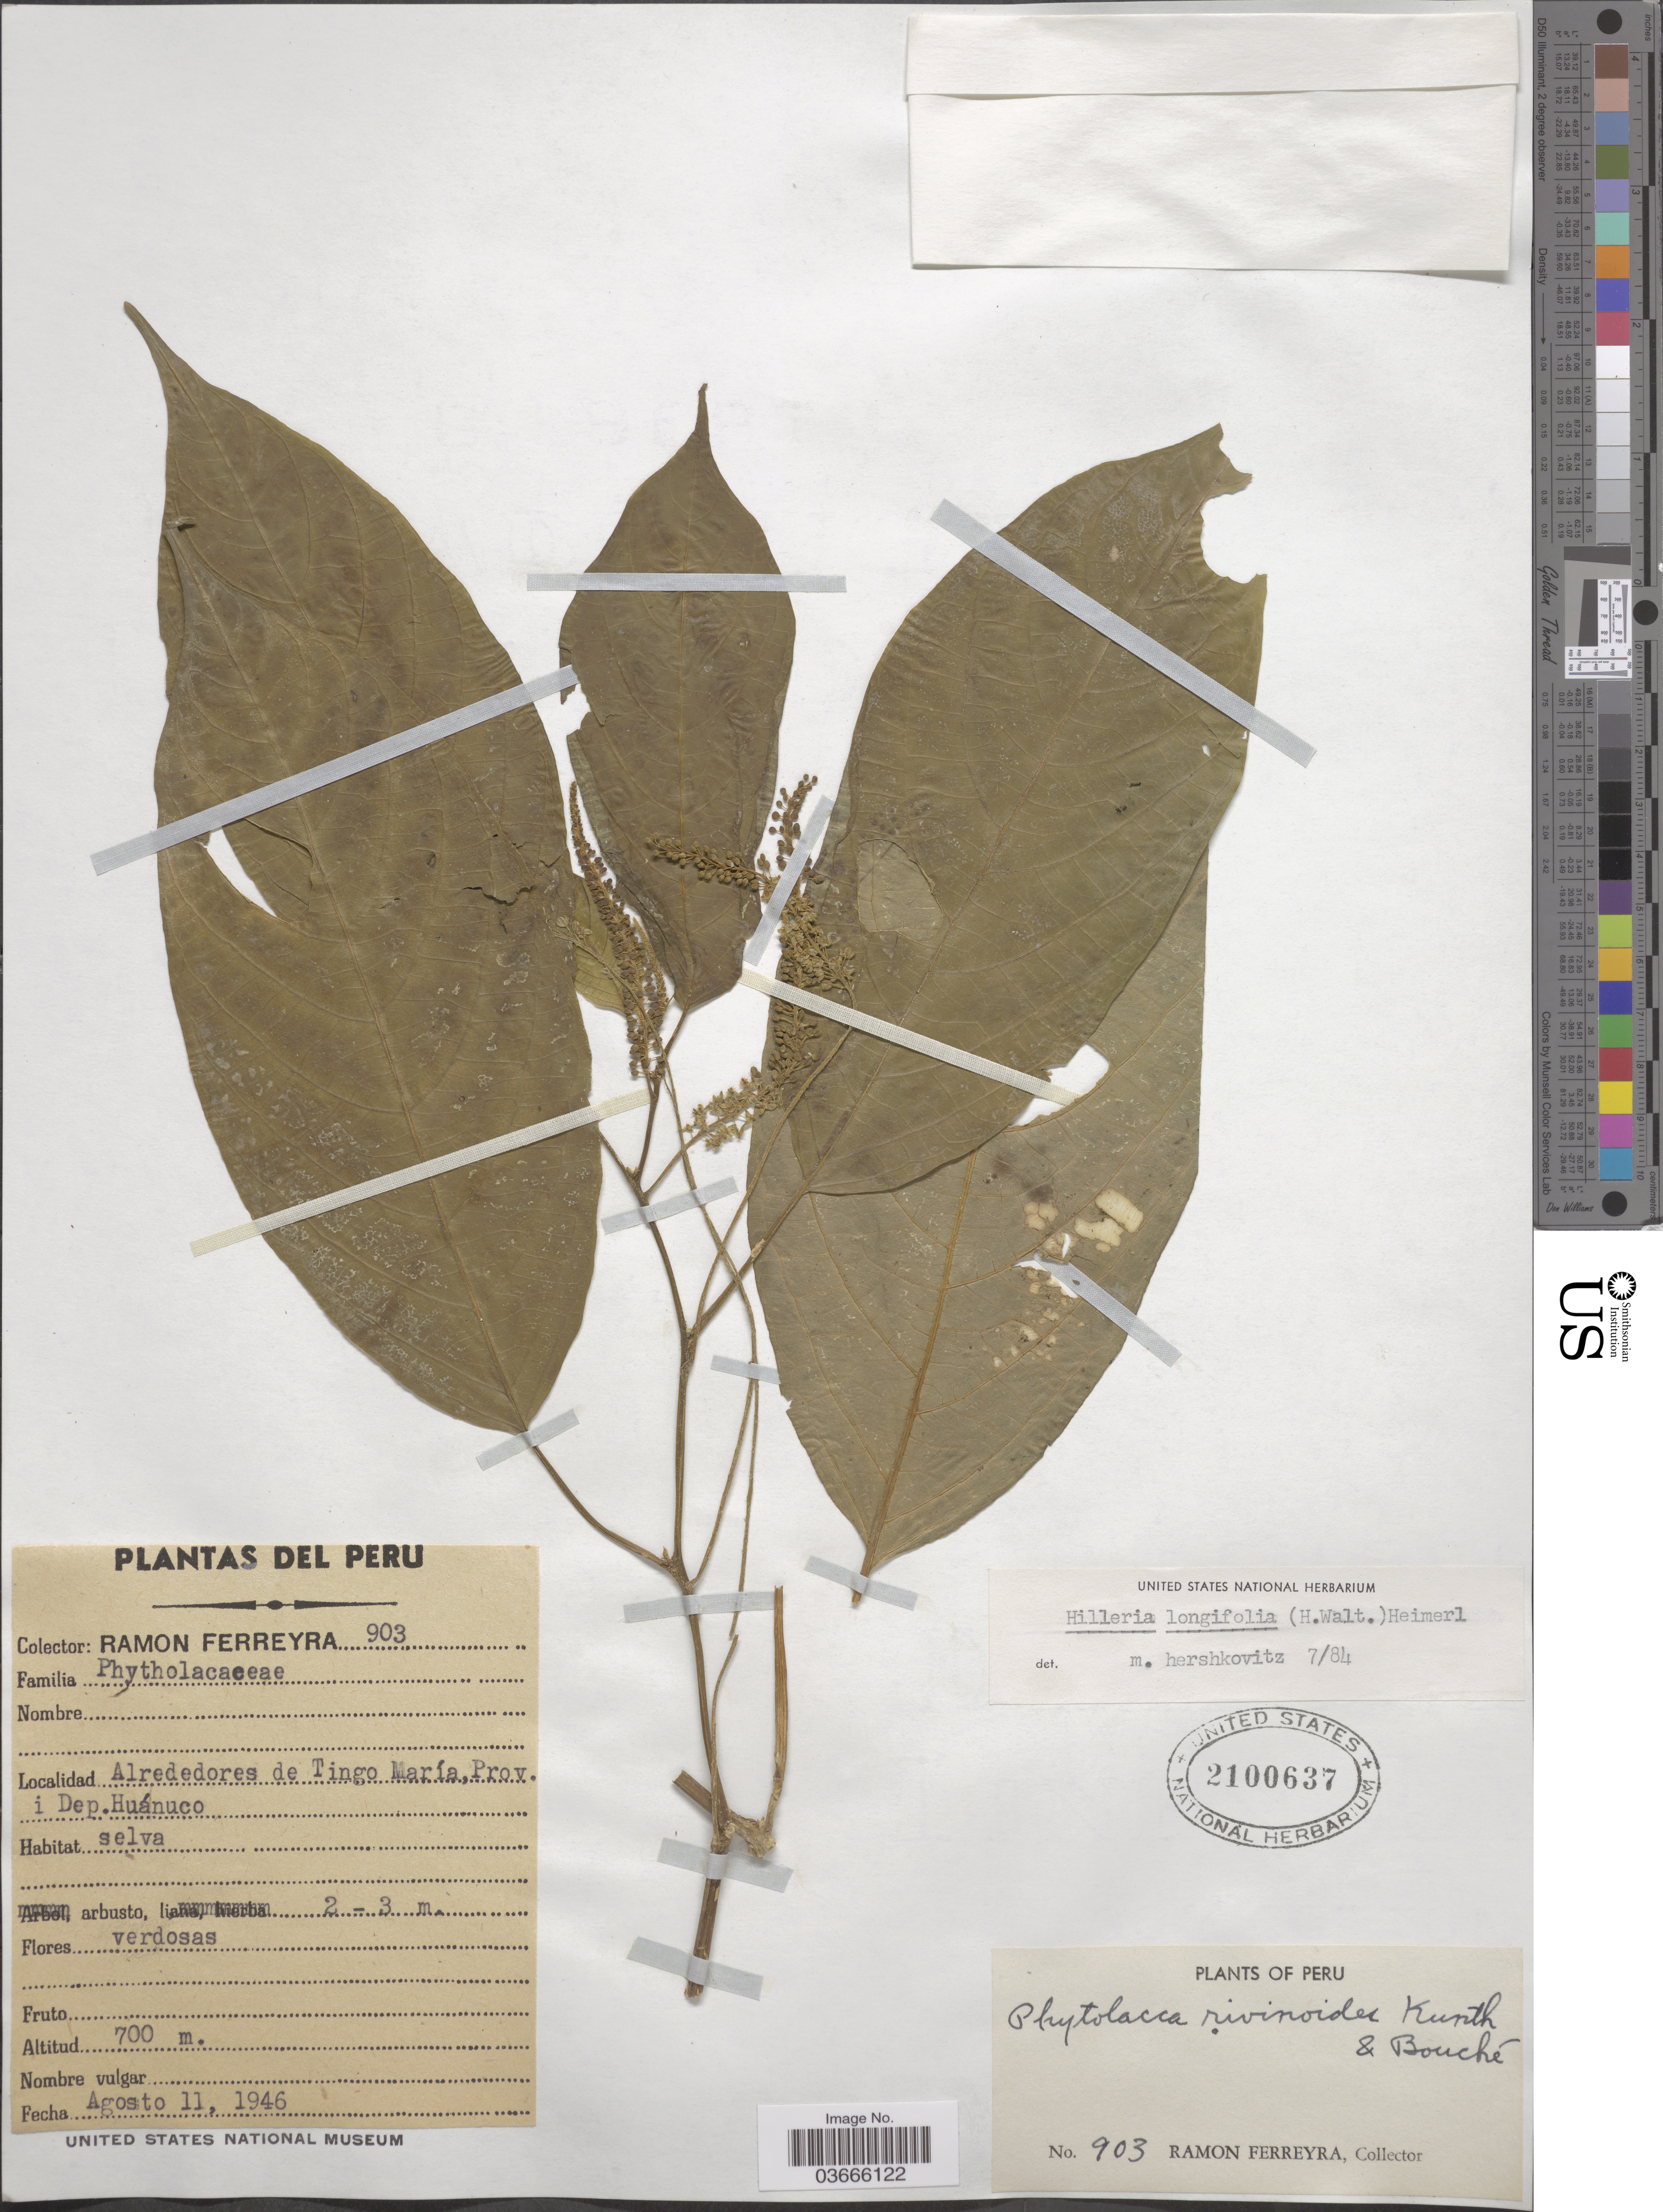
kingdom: Plantae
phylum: Tracheophyta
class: Magnoliopsida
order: Caryophyllales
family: Phytolaccaceae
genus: Hilleria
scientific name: Hilleria longifolia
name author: (H. Walter) Heimerl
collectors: R. A. Ferreyra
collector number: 903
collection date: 1946-08-11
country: Peru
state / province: Huánuco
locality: Alrededores de Tingo María, Prov. i Dep. Huánuco.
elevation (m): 700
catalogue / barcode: US 2100637